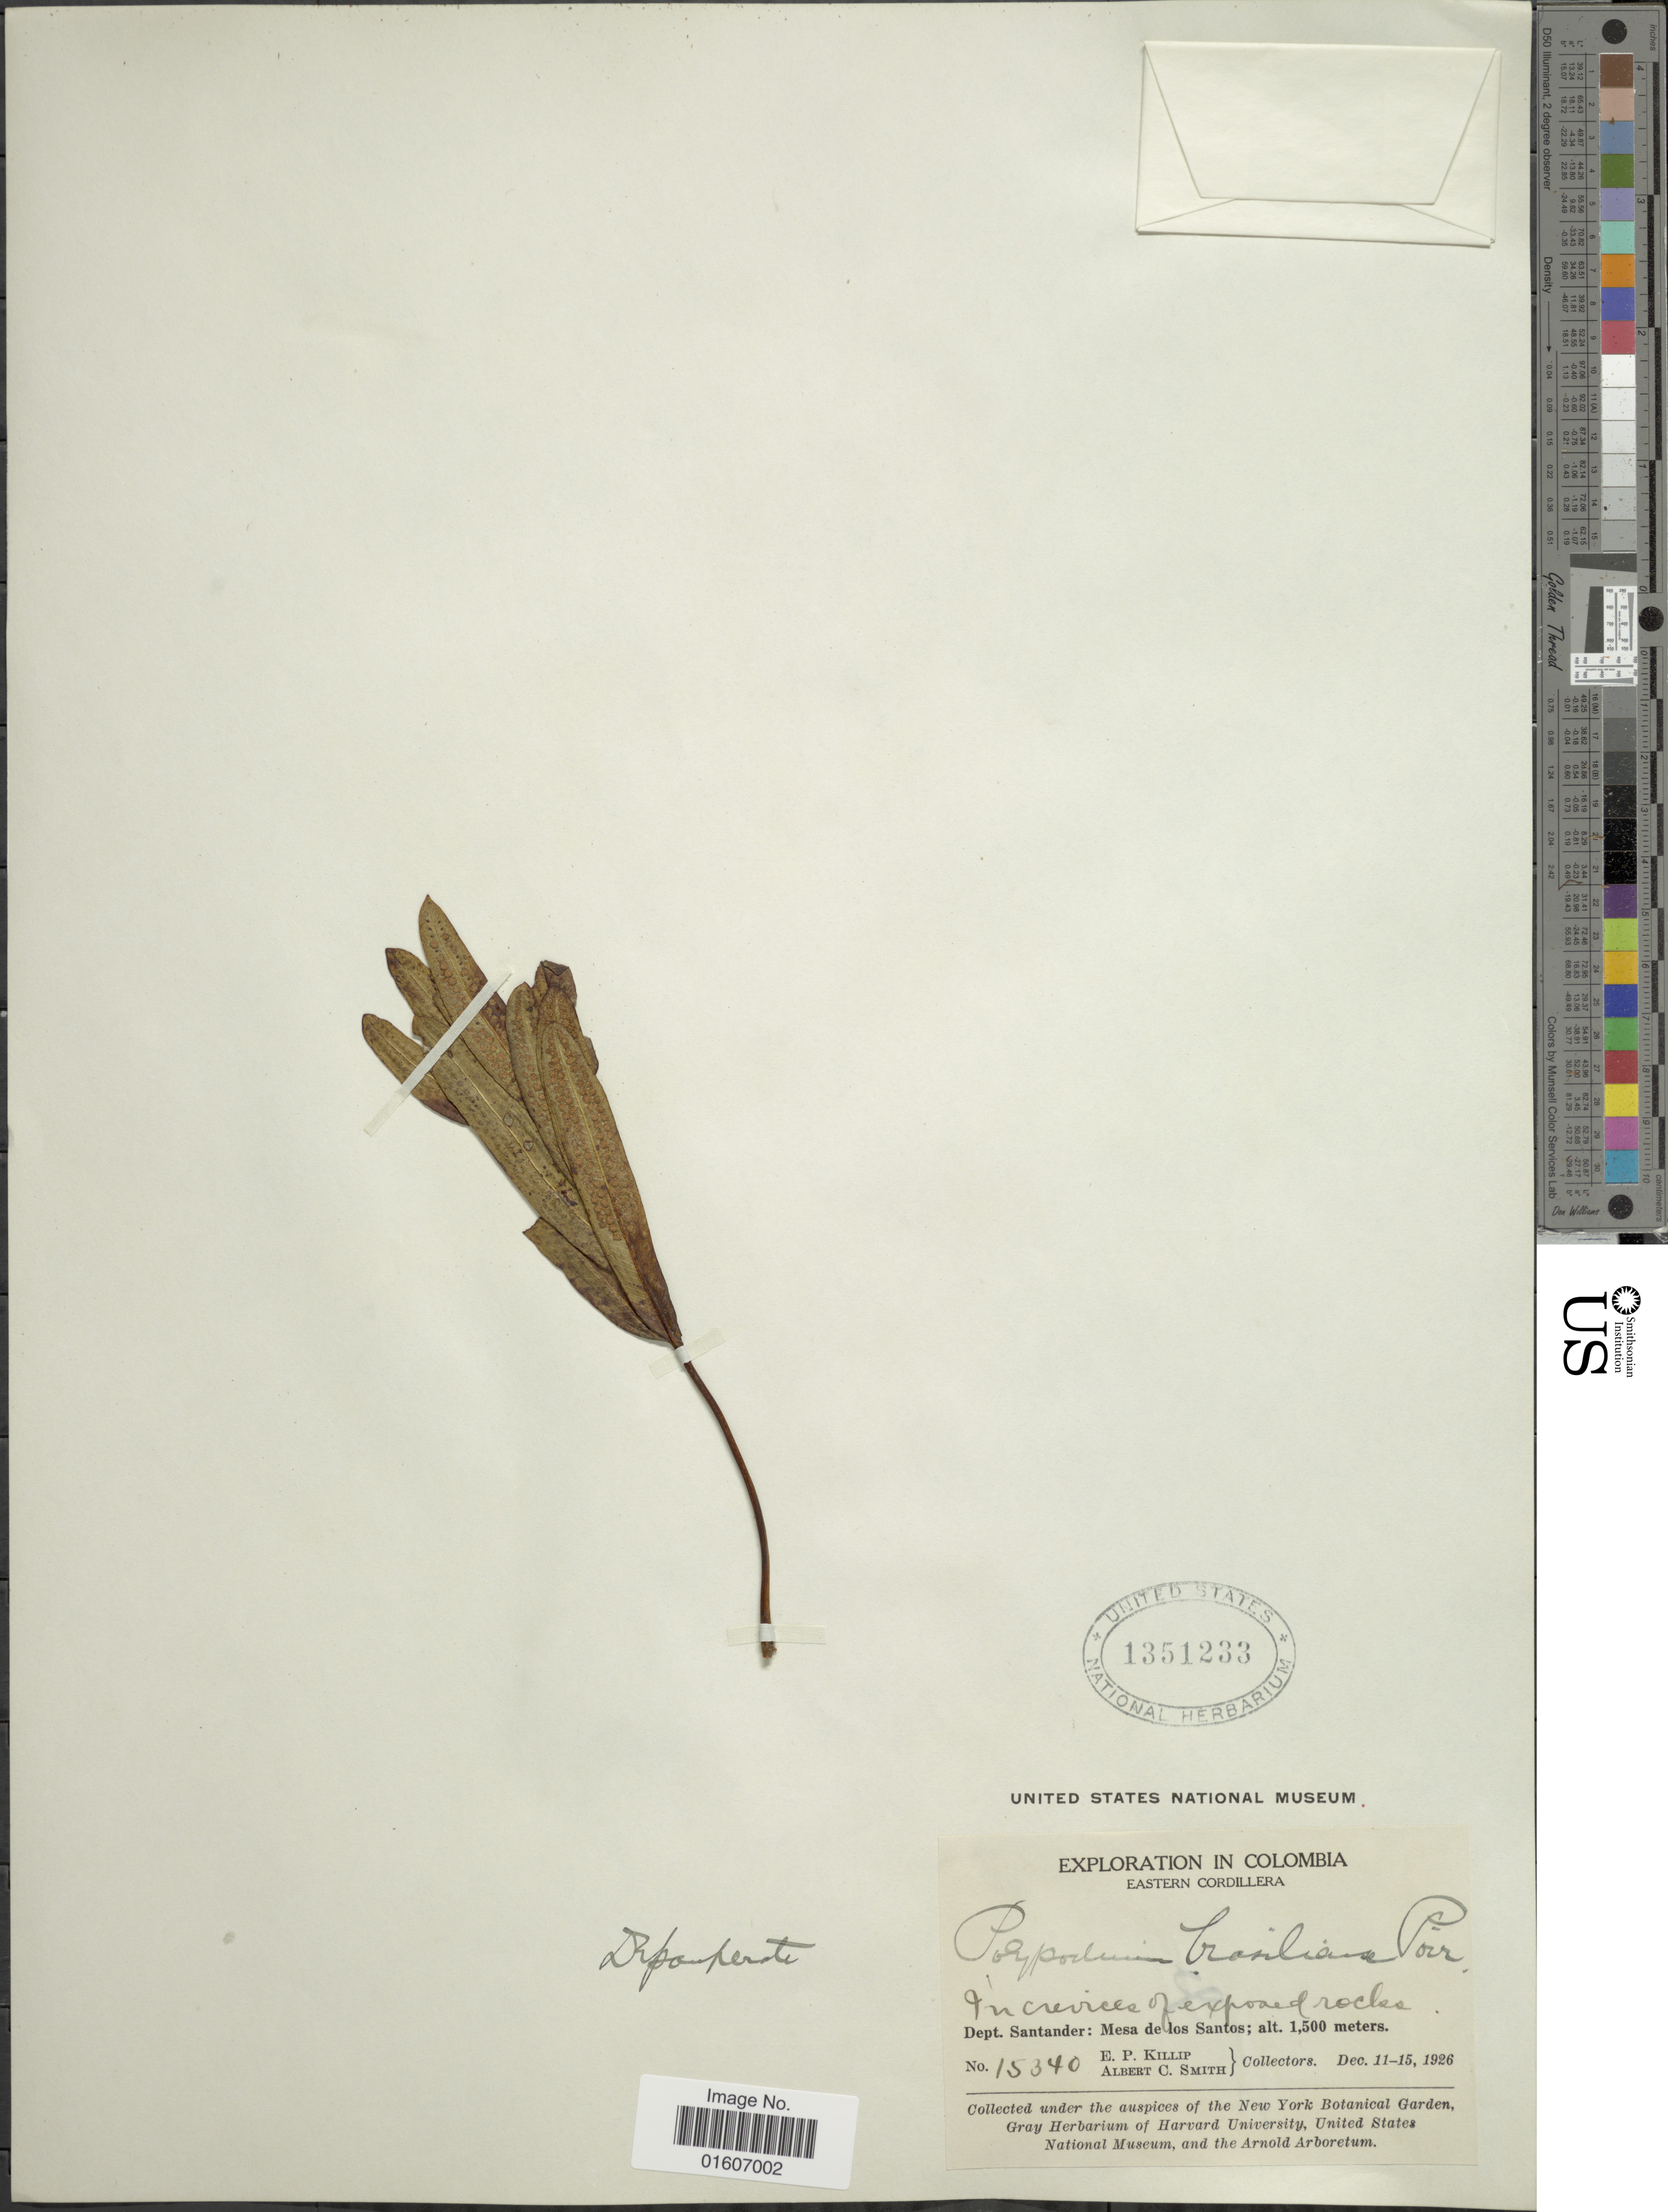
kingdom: Plantae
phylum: Tracheophyta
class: Polypodiopsida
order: Polypodiales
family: Polypodiaceae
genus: Serpocaulon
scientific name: Serpocaulon triseriale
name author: (Sw.) A.R. Sm.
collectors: E. P. Killip & A. C. Smith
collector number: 15340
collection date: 1926-12-11/1926-12-15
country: Colombia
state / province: Santander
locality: Eastern Cordillera, Dept. Santander: Mesa de los Santos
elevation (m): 1500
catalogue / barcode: US 1351233